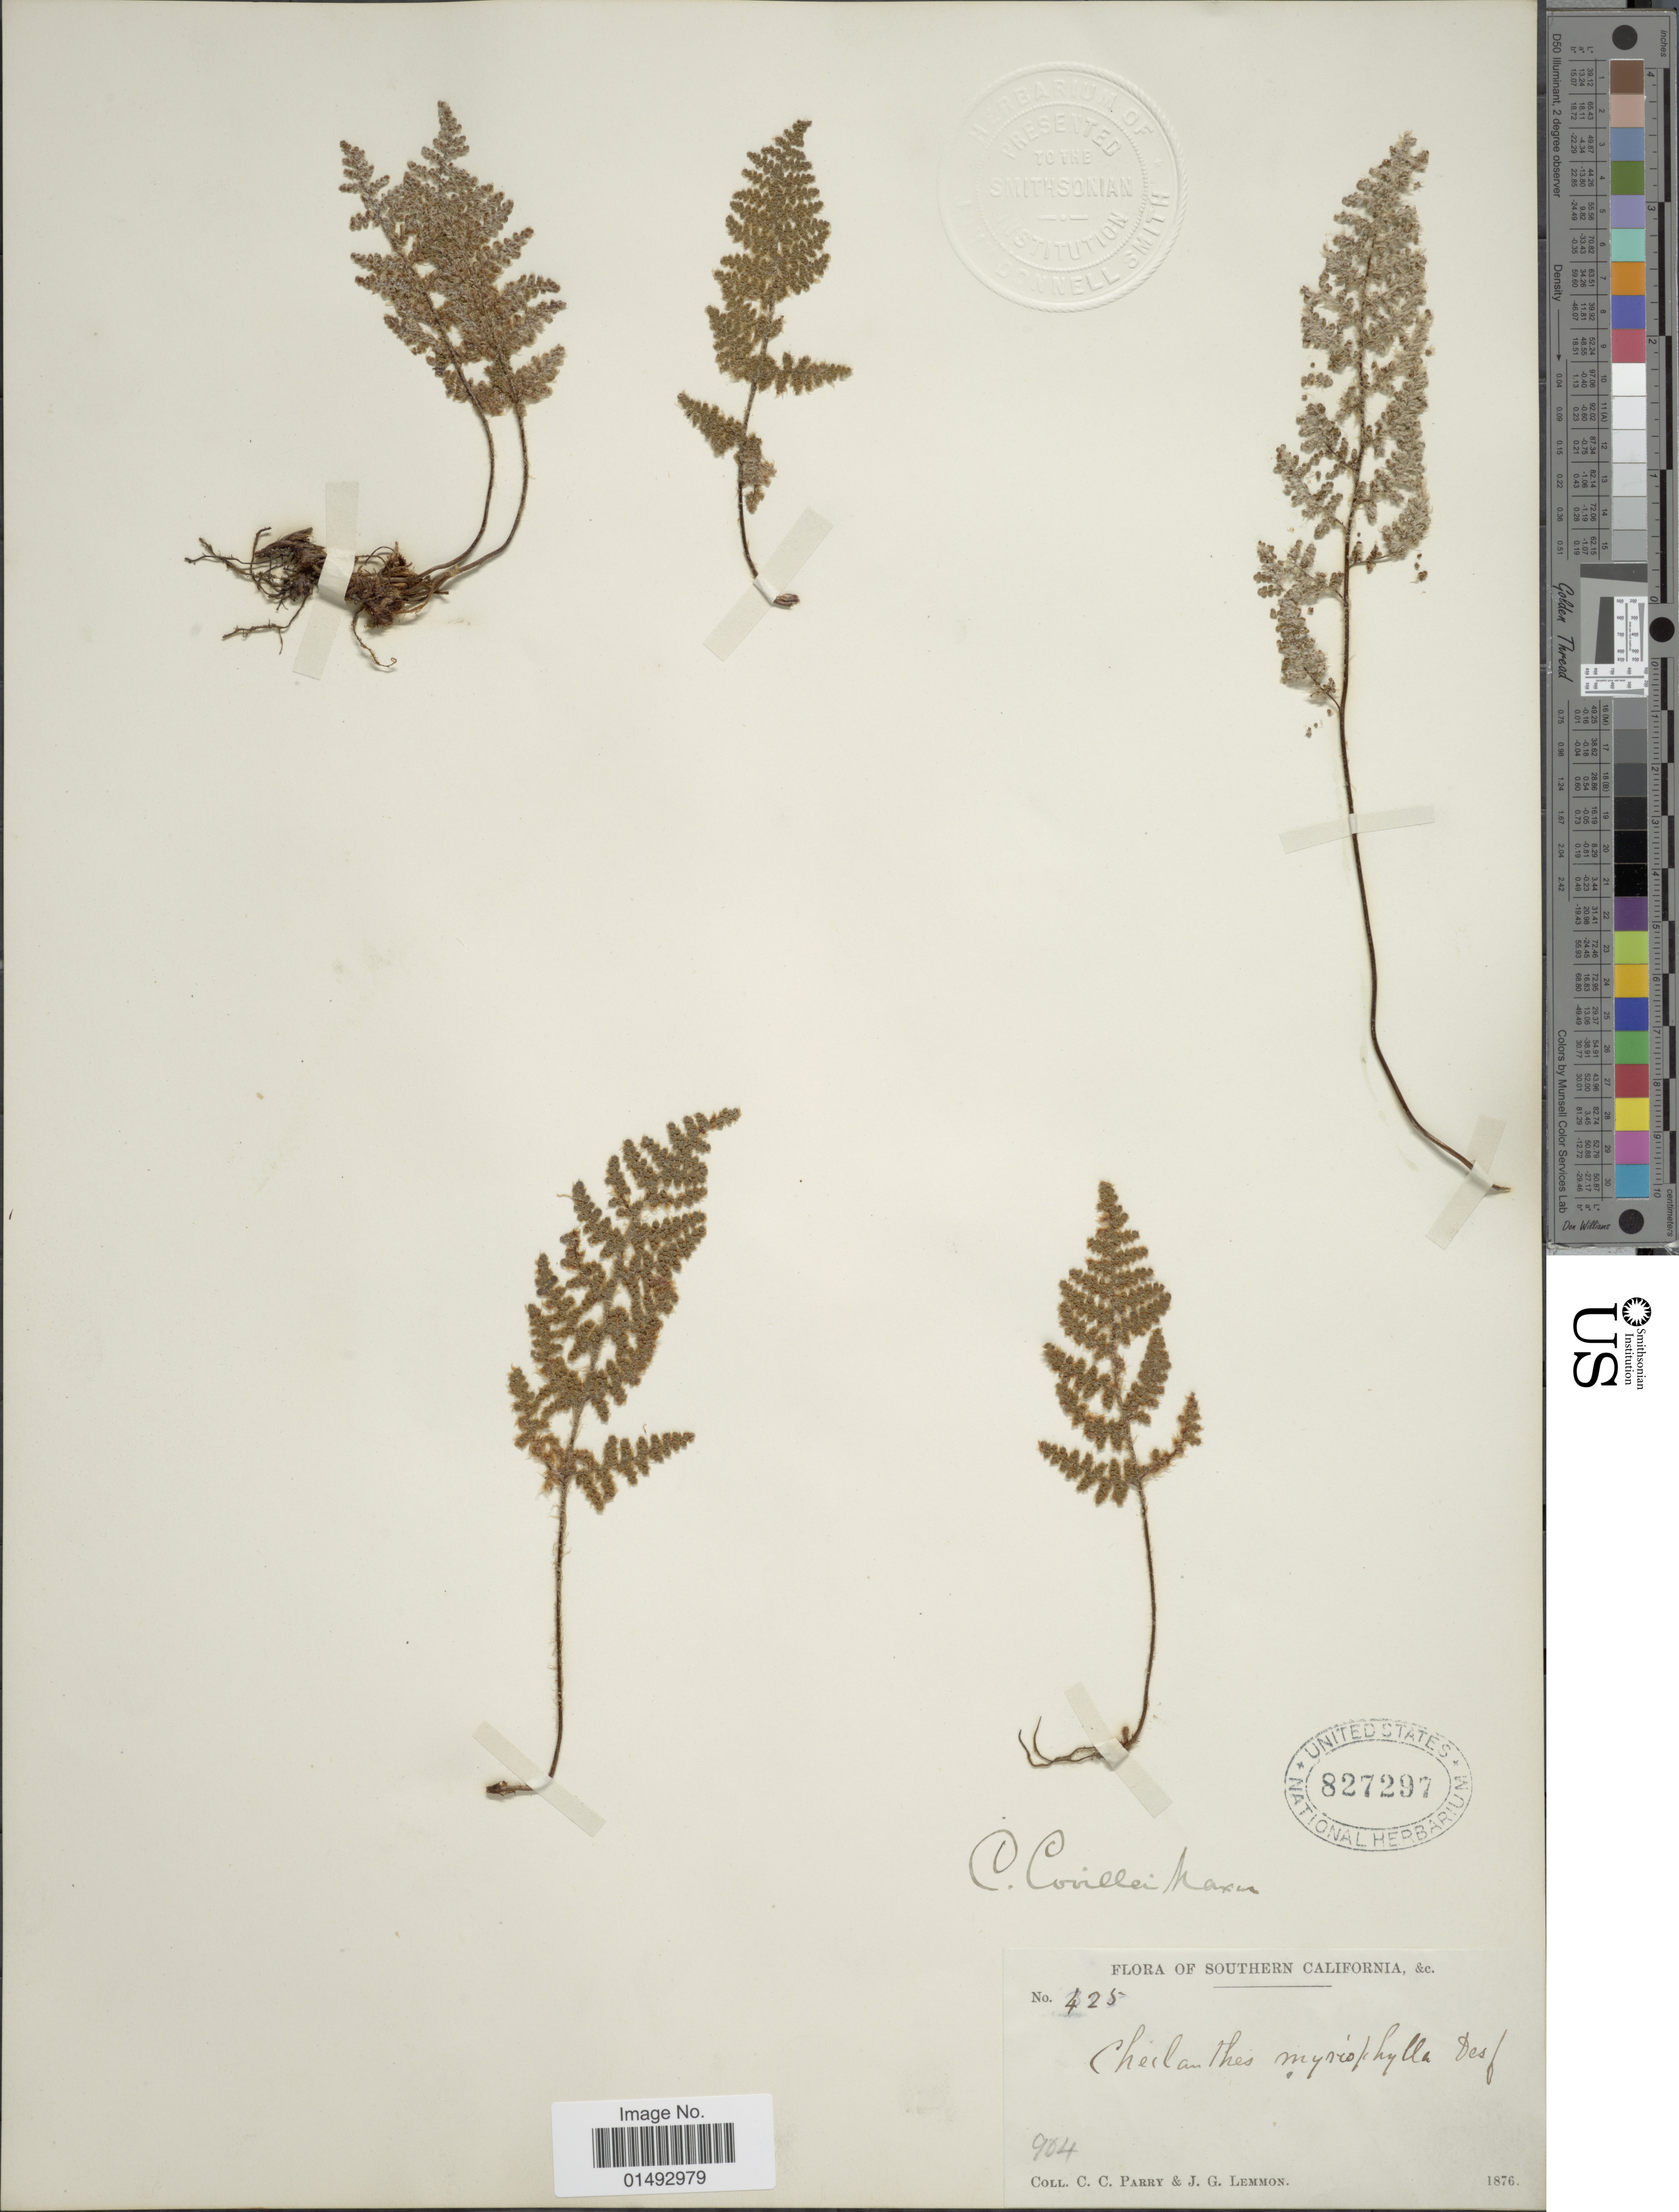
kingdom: Plantae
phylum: Tracheophyta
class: Polypodiopsida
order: Polypodiales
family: Pteridaceae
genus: Myriopteris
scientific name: Myriopteris covillei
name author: (Maxon) Á. Löve & D. Löve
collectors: C. C. Parry & J. Lemmon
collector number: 425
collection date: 1876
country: United States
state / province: California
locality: Southern California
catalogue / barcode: US 827297